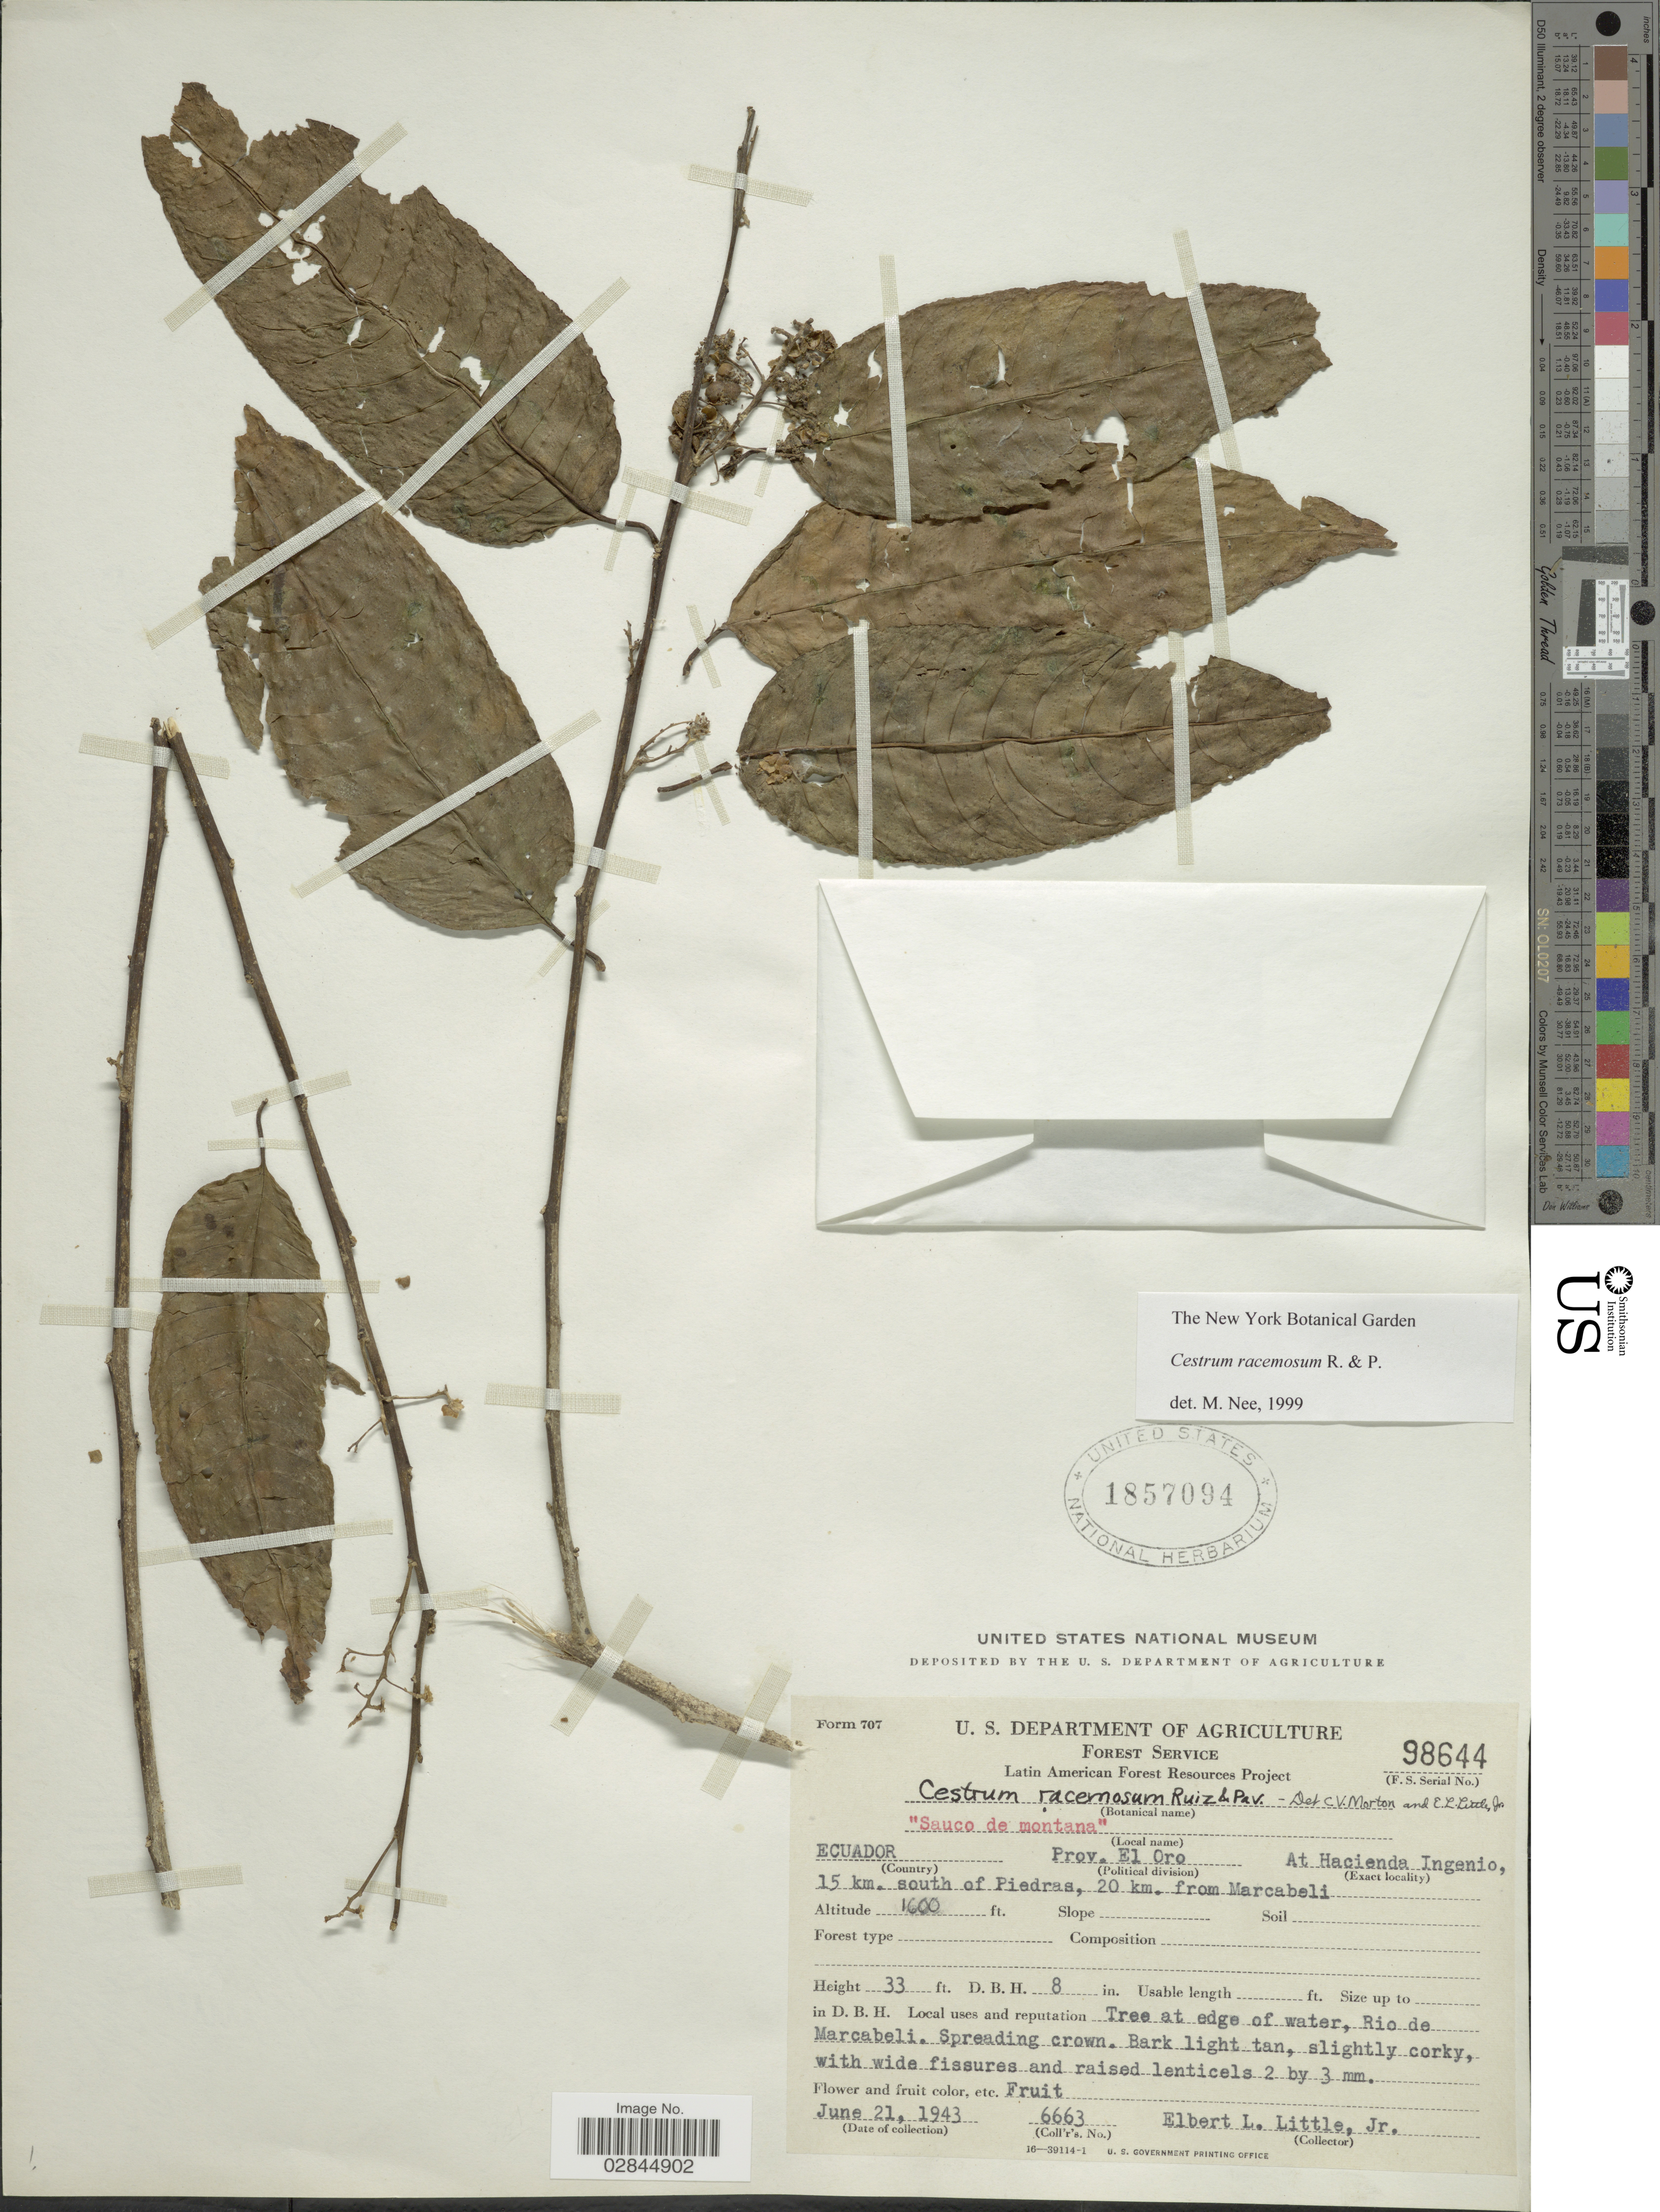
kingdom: Plantae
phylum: Tracheophyta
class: Magnoliopsida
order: Solanales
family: Solanaceae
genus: Cestrum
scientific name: Cestrum racemosum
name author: Ruiz & Pav.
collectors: E. L. Little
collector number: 6663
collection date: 1943-06-21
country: Ecuador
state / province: El Oro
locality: At Hacienda Ingenio, 15 km. south of Piedras, 20 km. from Marcabeli.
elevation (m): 488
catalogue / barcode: US 1857094